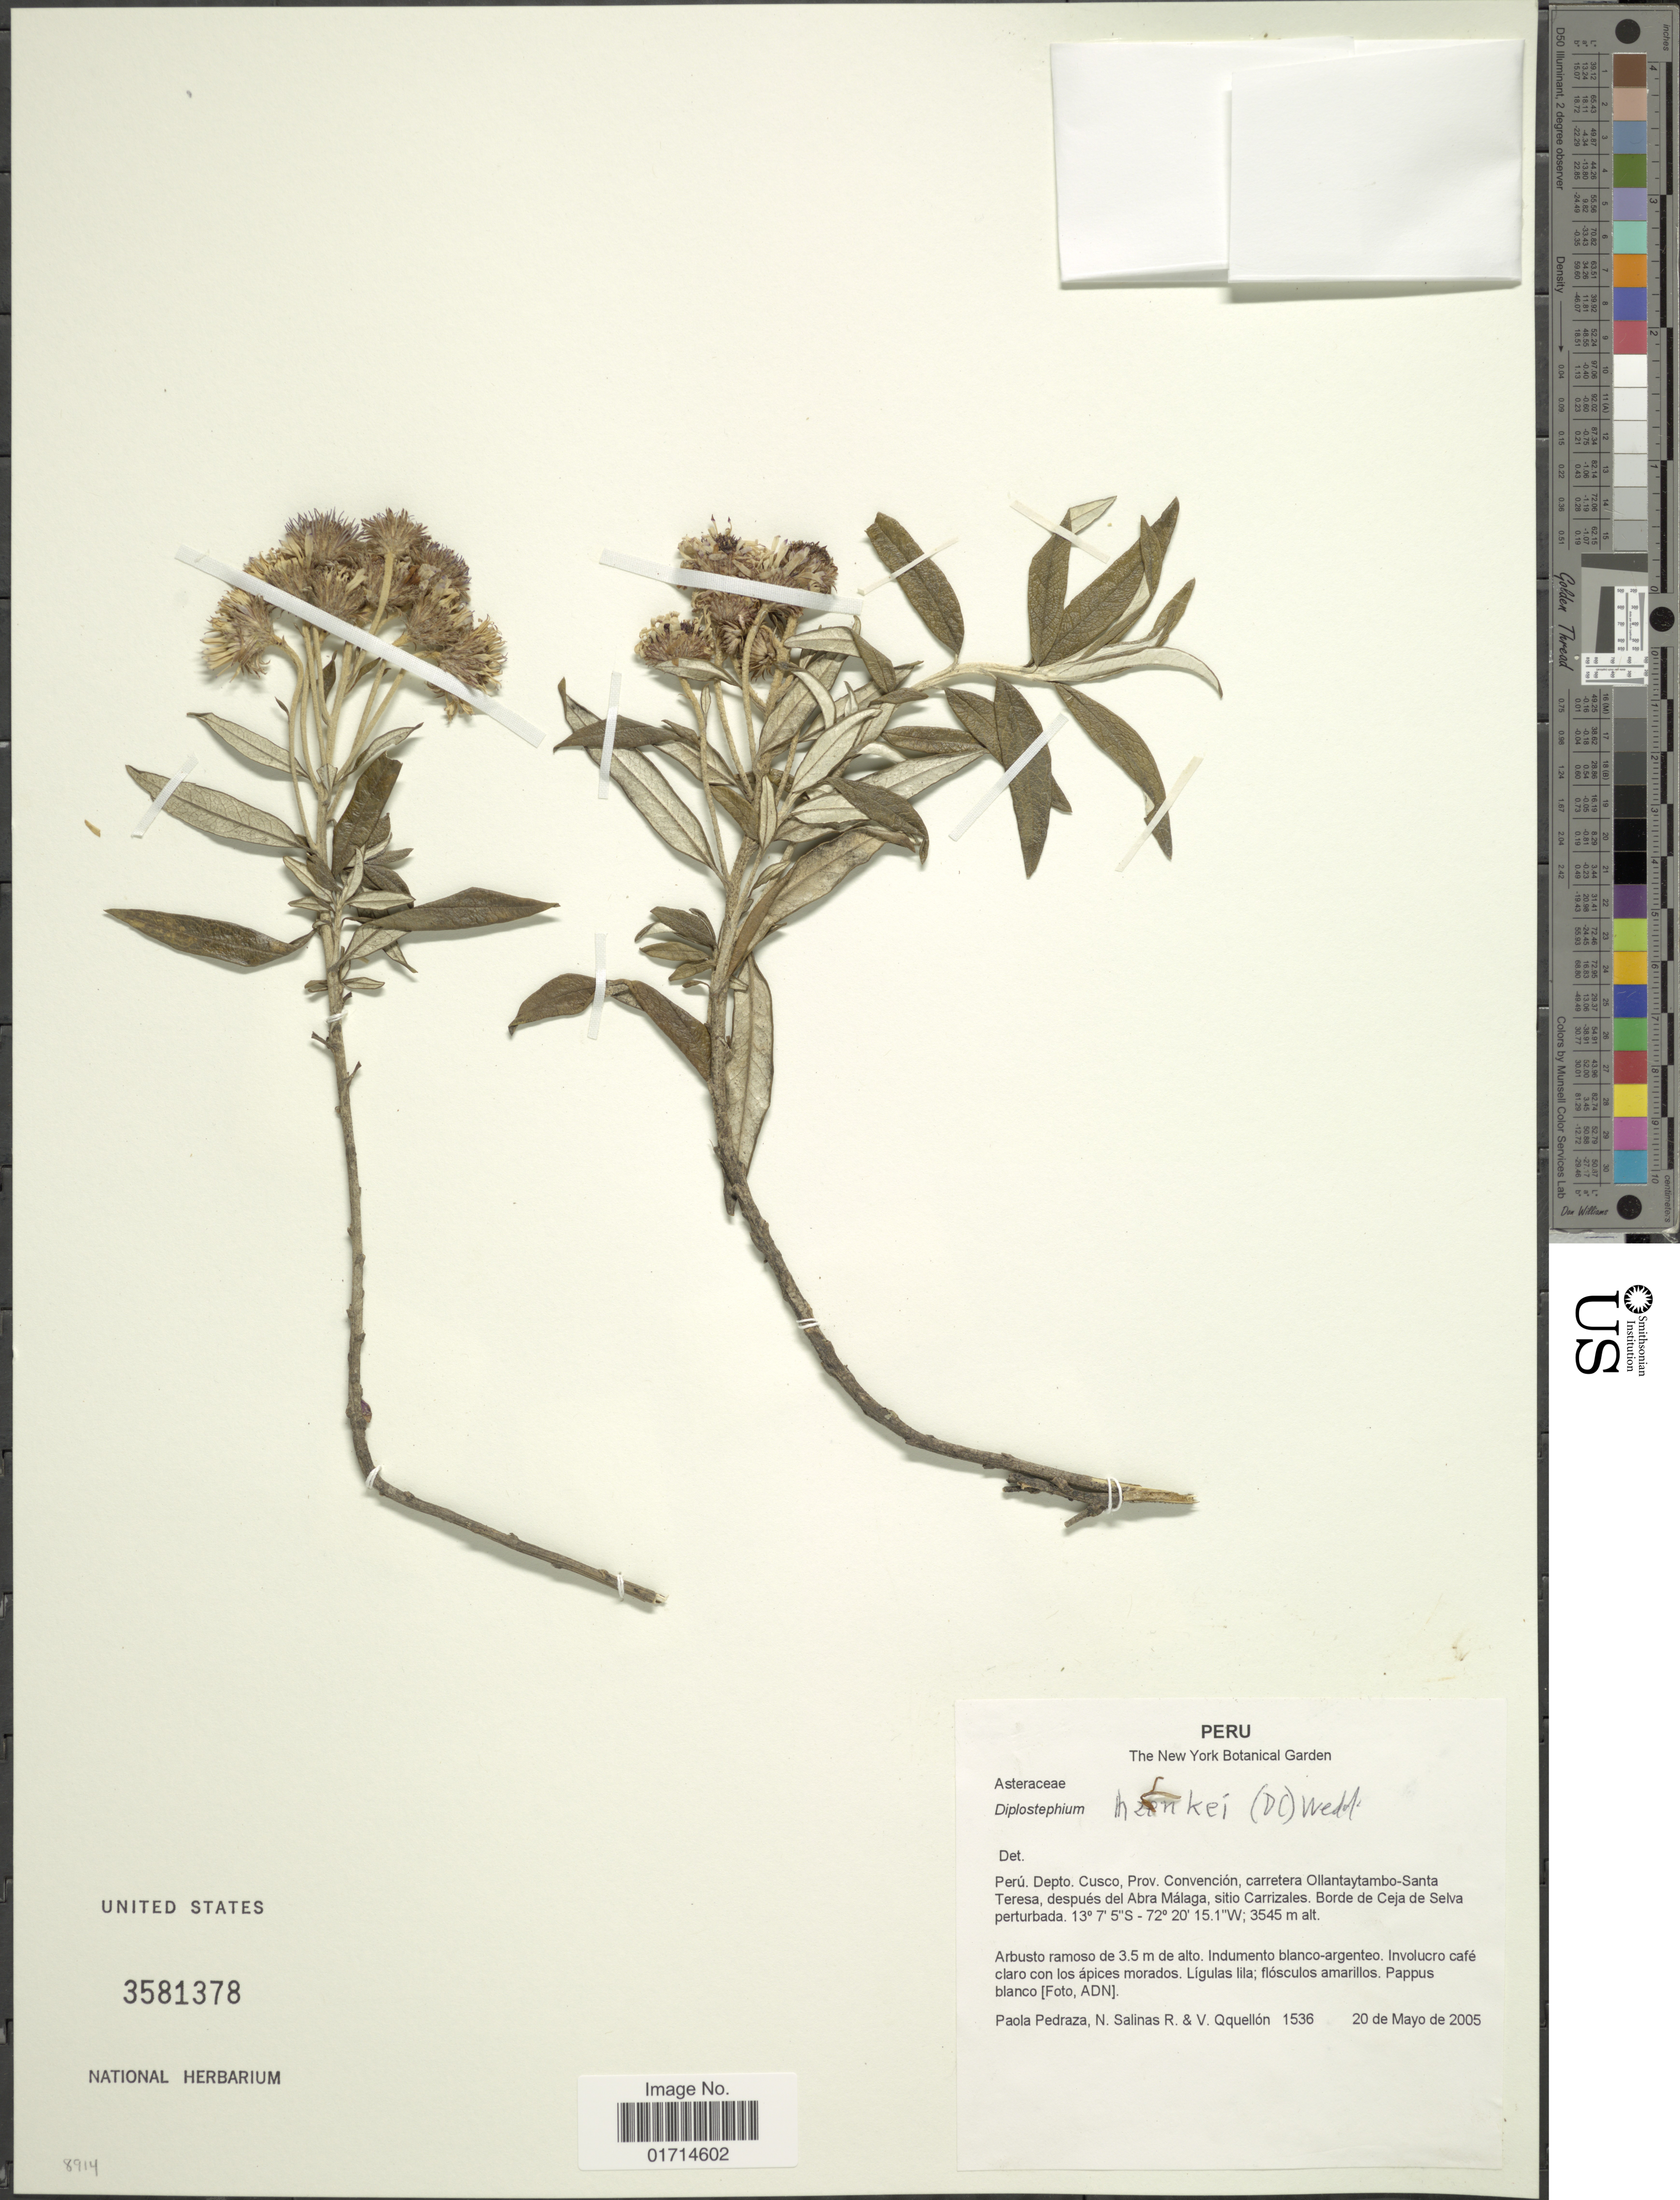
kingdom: Plantae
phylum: Tracheophyta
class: Magnoliopsida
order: Asterales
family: Asteraceae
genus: Diplostephium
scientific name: Diplostephium haenkei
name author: (DC.) Wedd.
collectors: P. Pedraza, N. Salinas & V. Qquellón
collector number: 1536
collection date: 2005-05-20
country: Peru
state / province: Cusco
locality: Prov. Convencion, carretera Ollantaytambo-Santa Teresa, despues del Abra Malaga, sitio Carrizales, Borde de Ceja de Selva perturbada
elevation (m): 3545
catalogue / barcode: US 3581378